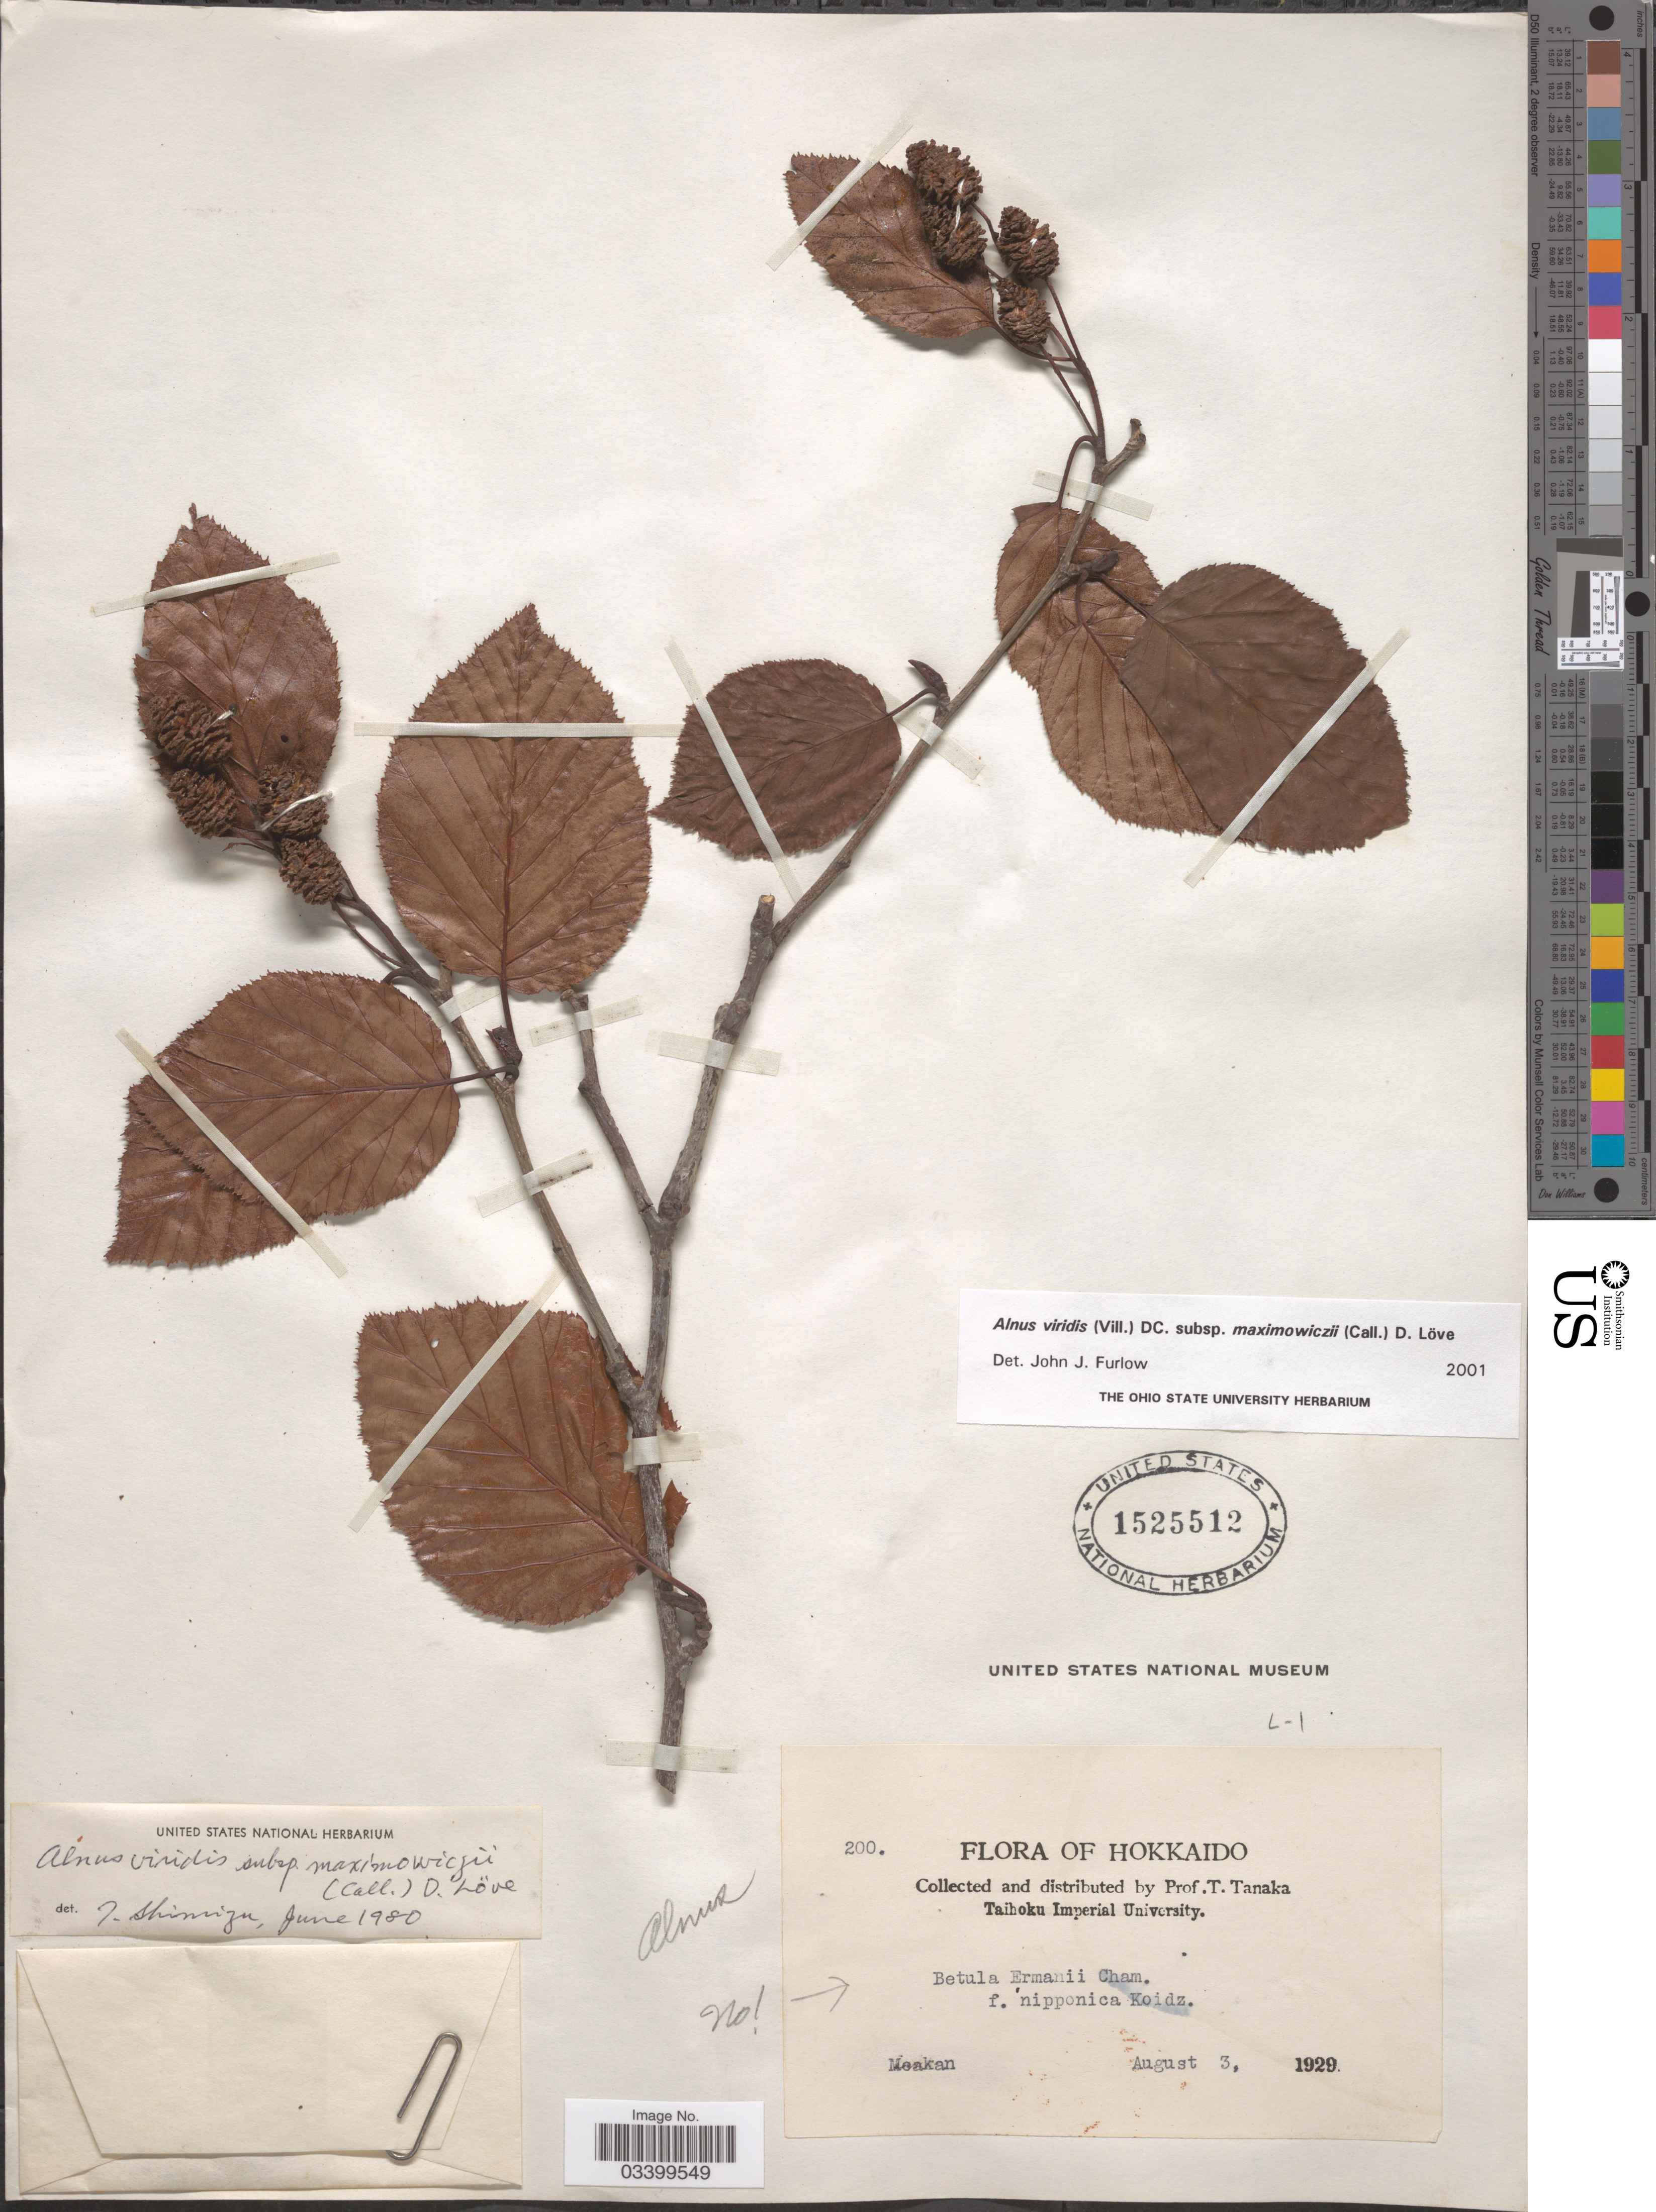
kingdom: Plantae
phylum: Tracheophyta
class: Magnoliopsida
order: Fagales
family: Betulaceae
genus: Alnus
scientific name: Alnus maximowiczii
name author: Callier ex C.K. Schneid.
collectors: T. Tanaka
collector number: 200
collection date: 1929-08-03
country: Japan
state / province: Hokkaidō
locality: Meakan.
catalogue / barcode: US 1525512